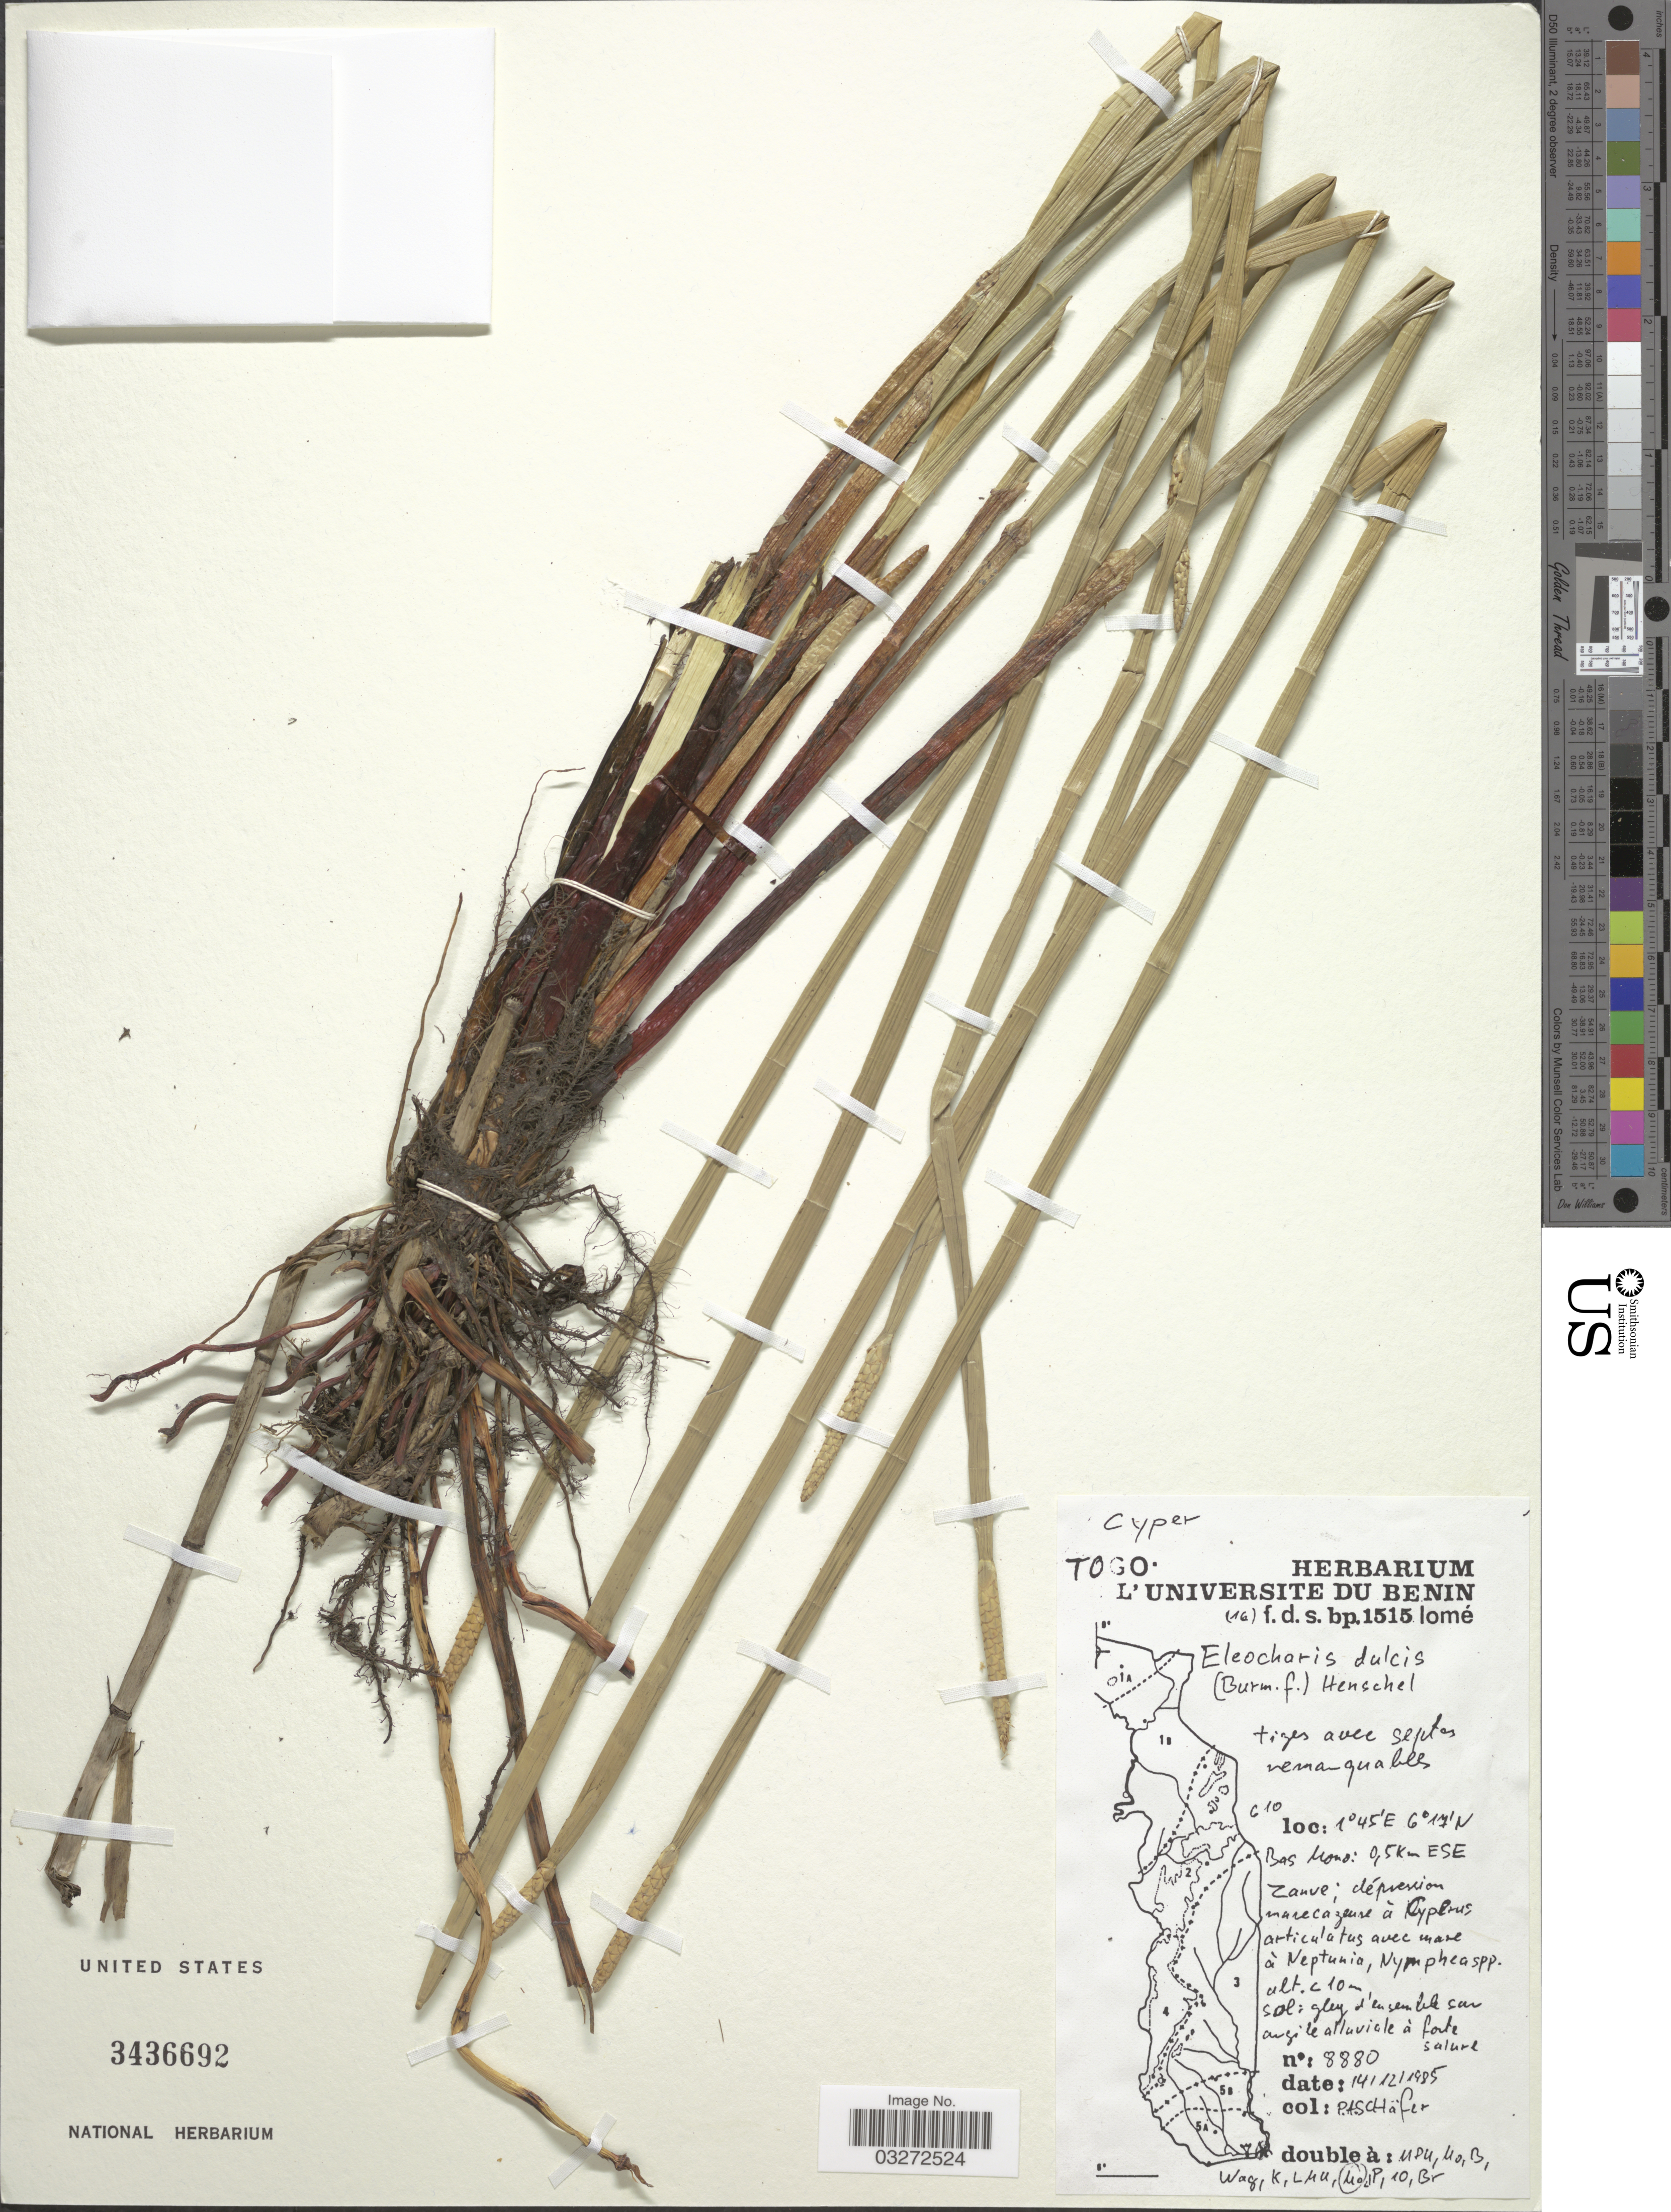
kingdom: Plantae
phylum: Tracheophyta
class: Liliopsida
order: Poales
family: Cyperaceae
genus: Eleocharis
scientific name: Eleocharis dulcis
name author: (Burm. f.) Trin. ex Hensch.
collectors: P. A. Schäfer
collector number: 8880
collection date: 1985-12-14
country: Benin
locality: Bas Mono: 0.5 km ESE Zanve.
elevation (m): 10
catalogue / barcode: US 3436692